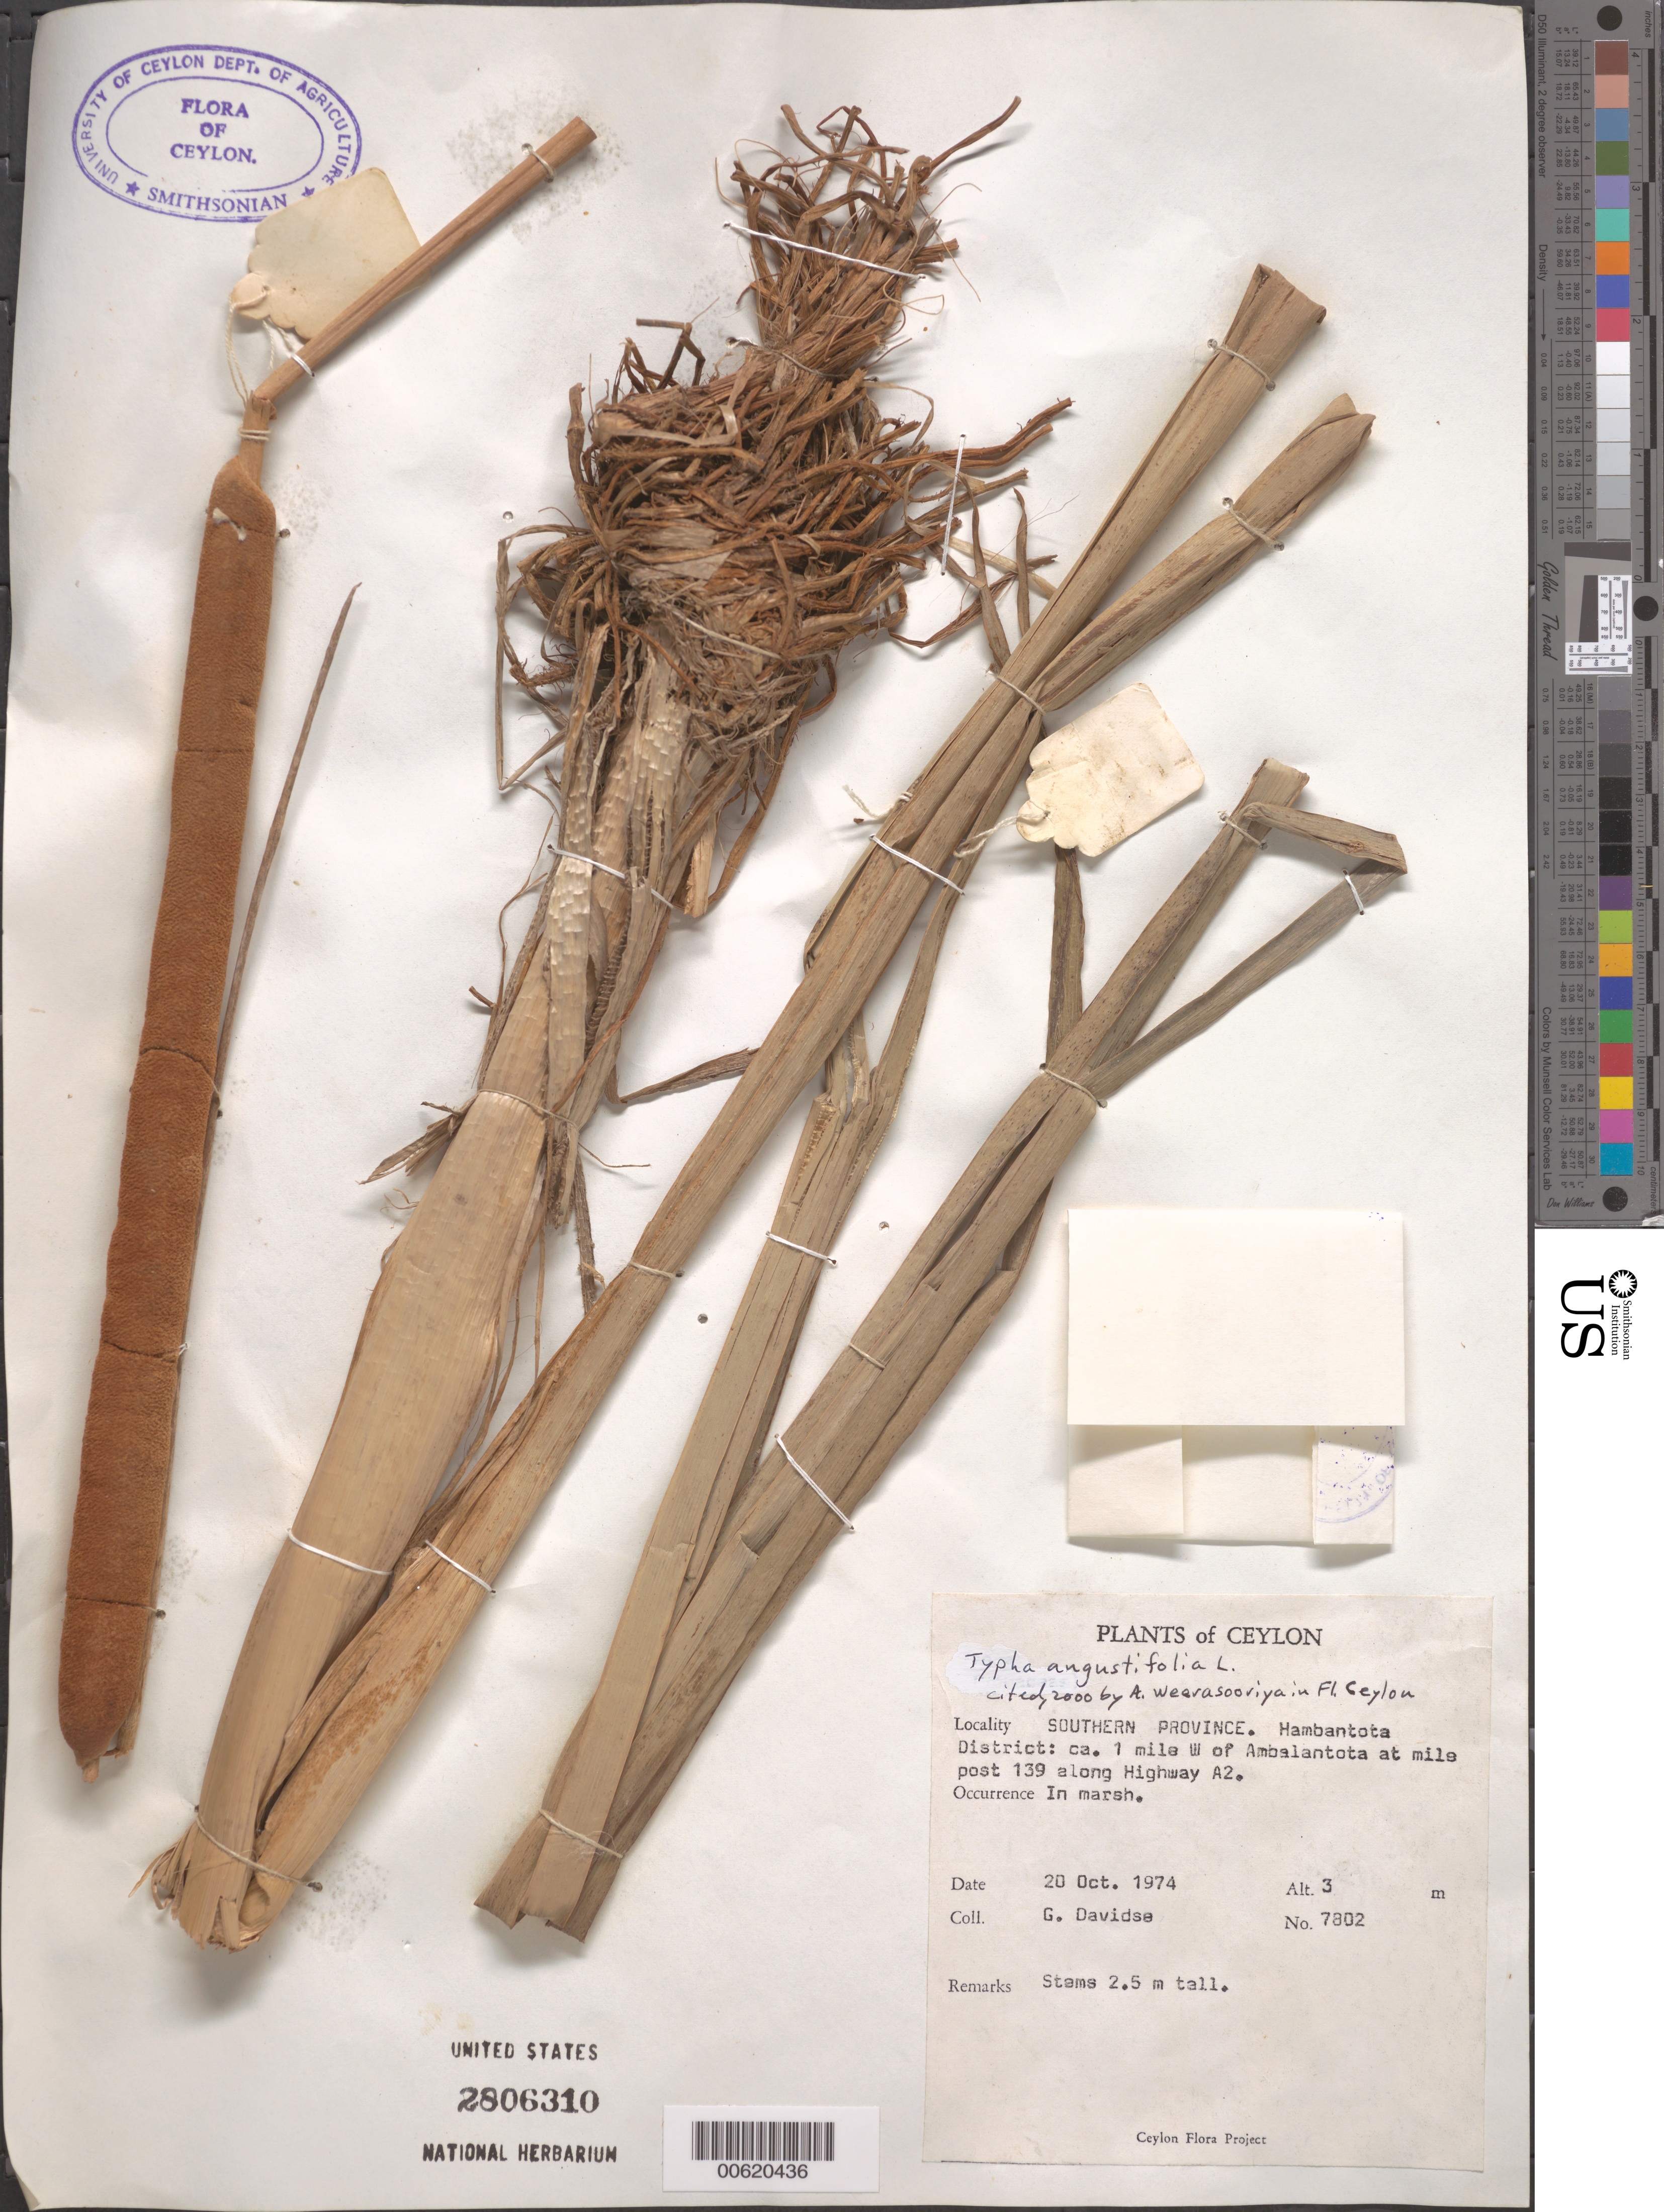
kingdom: Plantae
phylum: Tracheophyta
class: Liliopsida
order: Poales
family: Typhaceae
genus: Typha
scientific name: Typha sp.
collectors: G. Davidse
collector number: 7802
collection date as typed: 20 Oct 1974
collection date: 1974-10-20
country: Sri Lanka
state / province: Southern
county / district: Hambantota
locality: W of Ambalantota at mile post 139 along Hwy A2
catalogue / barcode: US 2806310